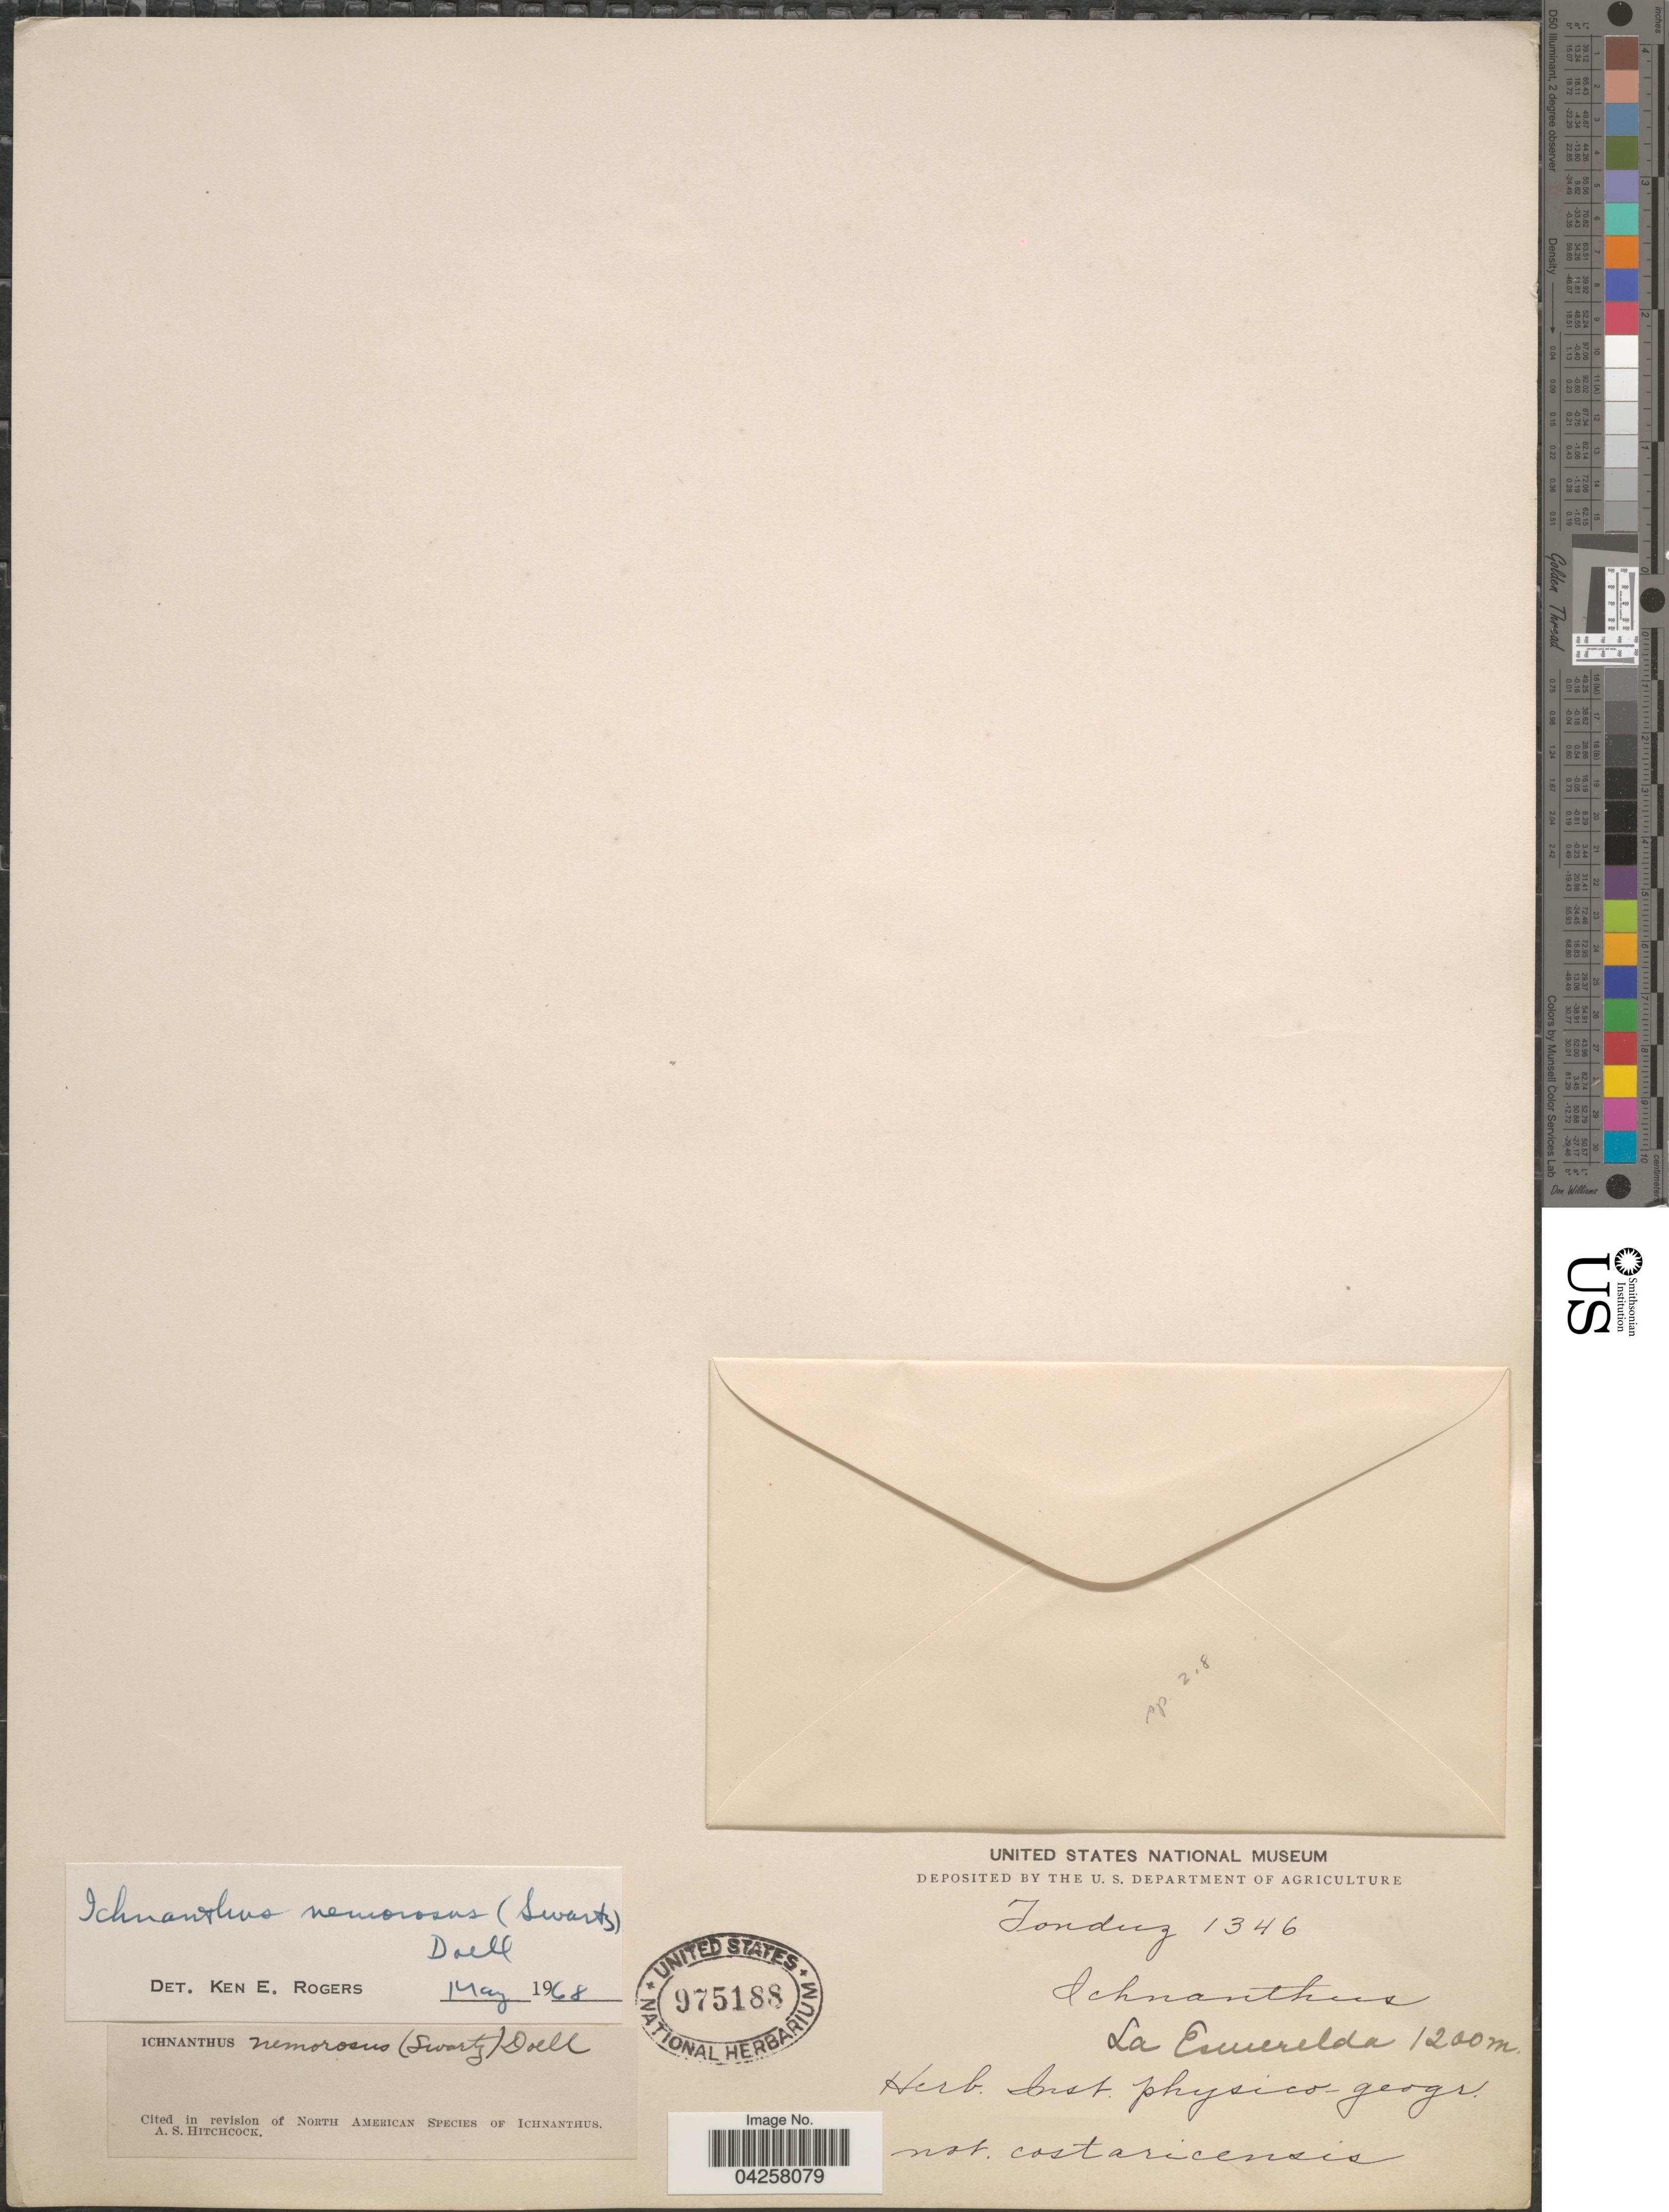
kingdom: Plantae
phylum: Tracheophyta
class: Liliopsida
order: Poales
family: Poaceae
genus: Ichnanthus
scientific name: Ichnanthus nemorosus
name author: (Sw.) Döll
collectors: Tonduz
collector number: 1346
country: Costa Rica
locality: La Esmerelda.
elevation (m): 1200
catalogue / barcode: US 975188